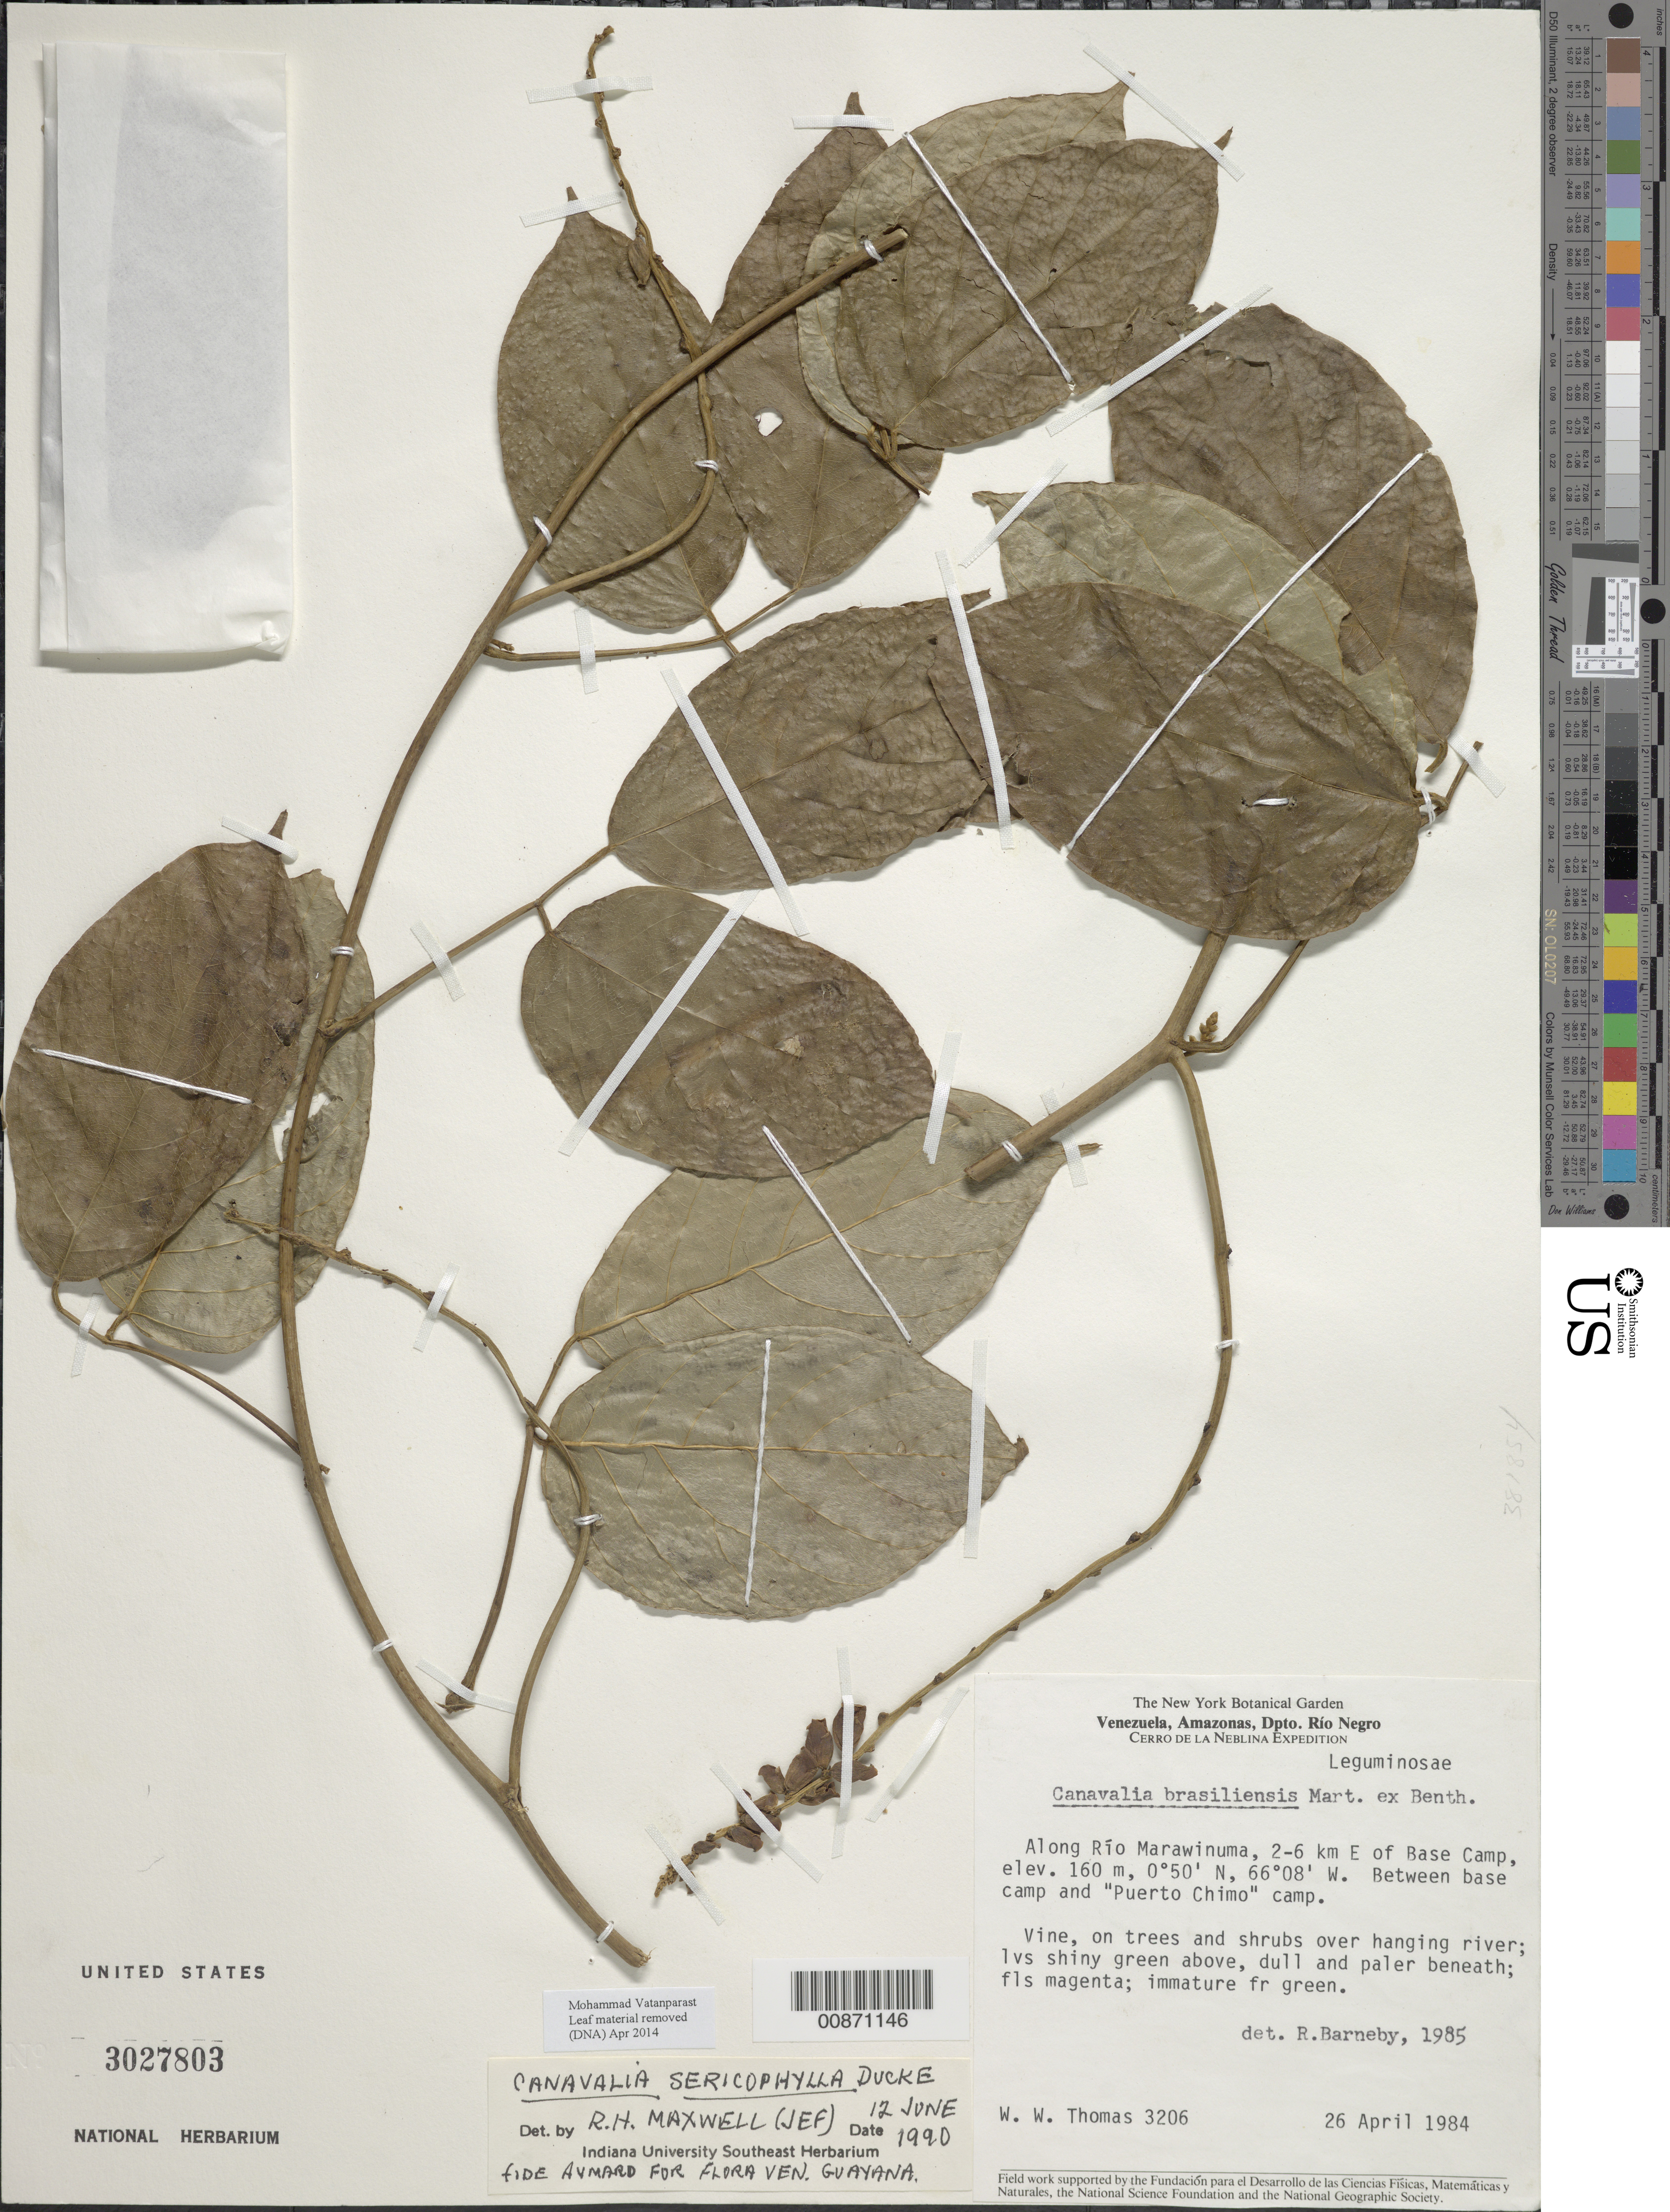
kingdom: Plantae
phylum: Tracheophyta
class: Magnoliopsida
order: Fabales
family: Fabaceae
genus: Canavalia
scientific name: Canavalia sericophylla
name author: Ducke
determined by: Maxwell, R. H., (JEF), Indiana University Southeast (UNITED STATES)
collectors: W. W. Thomas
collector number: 3206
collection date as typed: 26-Apr-84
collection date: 1984-04-26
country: Venezuela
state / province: Amazonas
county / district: Río Negro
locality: Río Mawarinuma, 2-6 km E of Base Camp, between base camp and "Puerto Chimo" camp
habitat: On trees and shrubs overhanging river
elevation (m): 160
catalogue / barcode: US 3027803